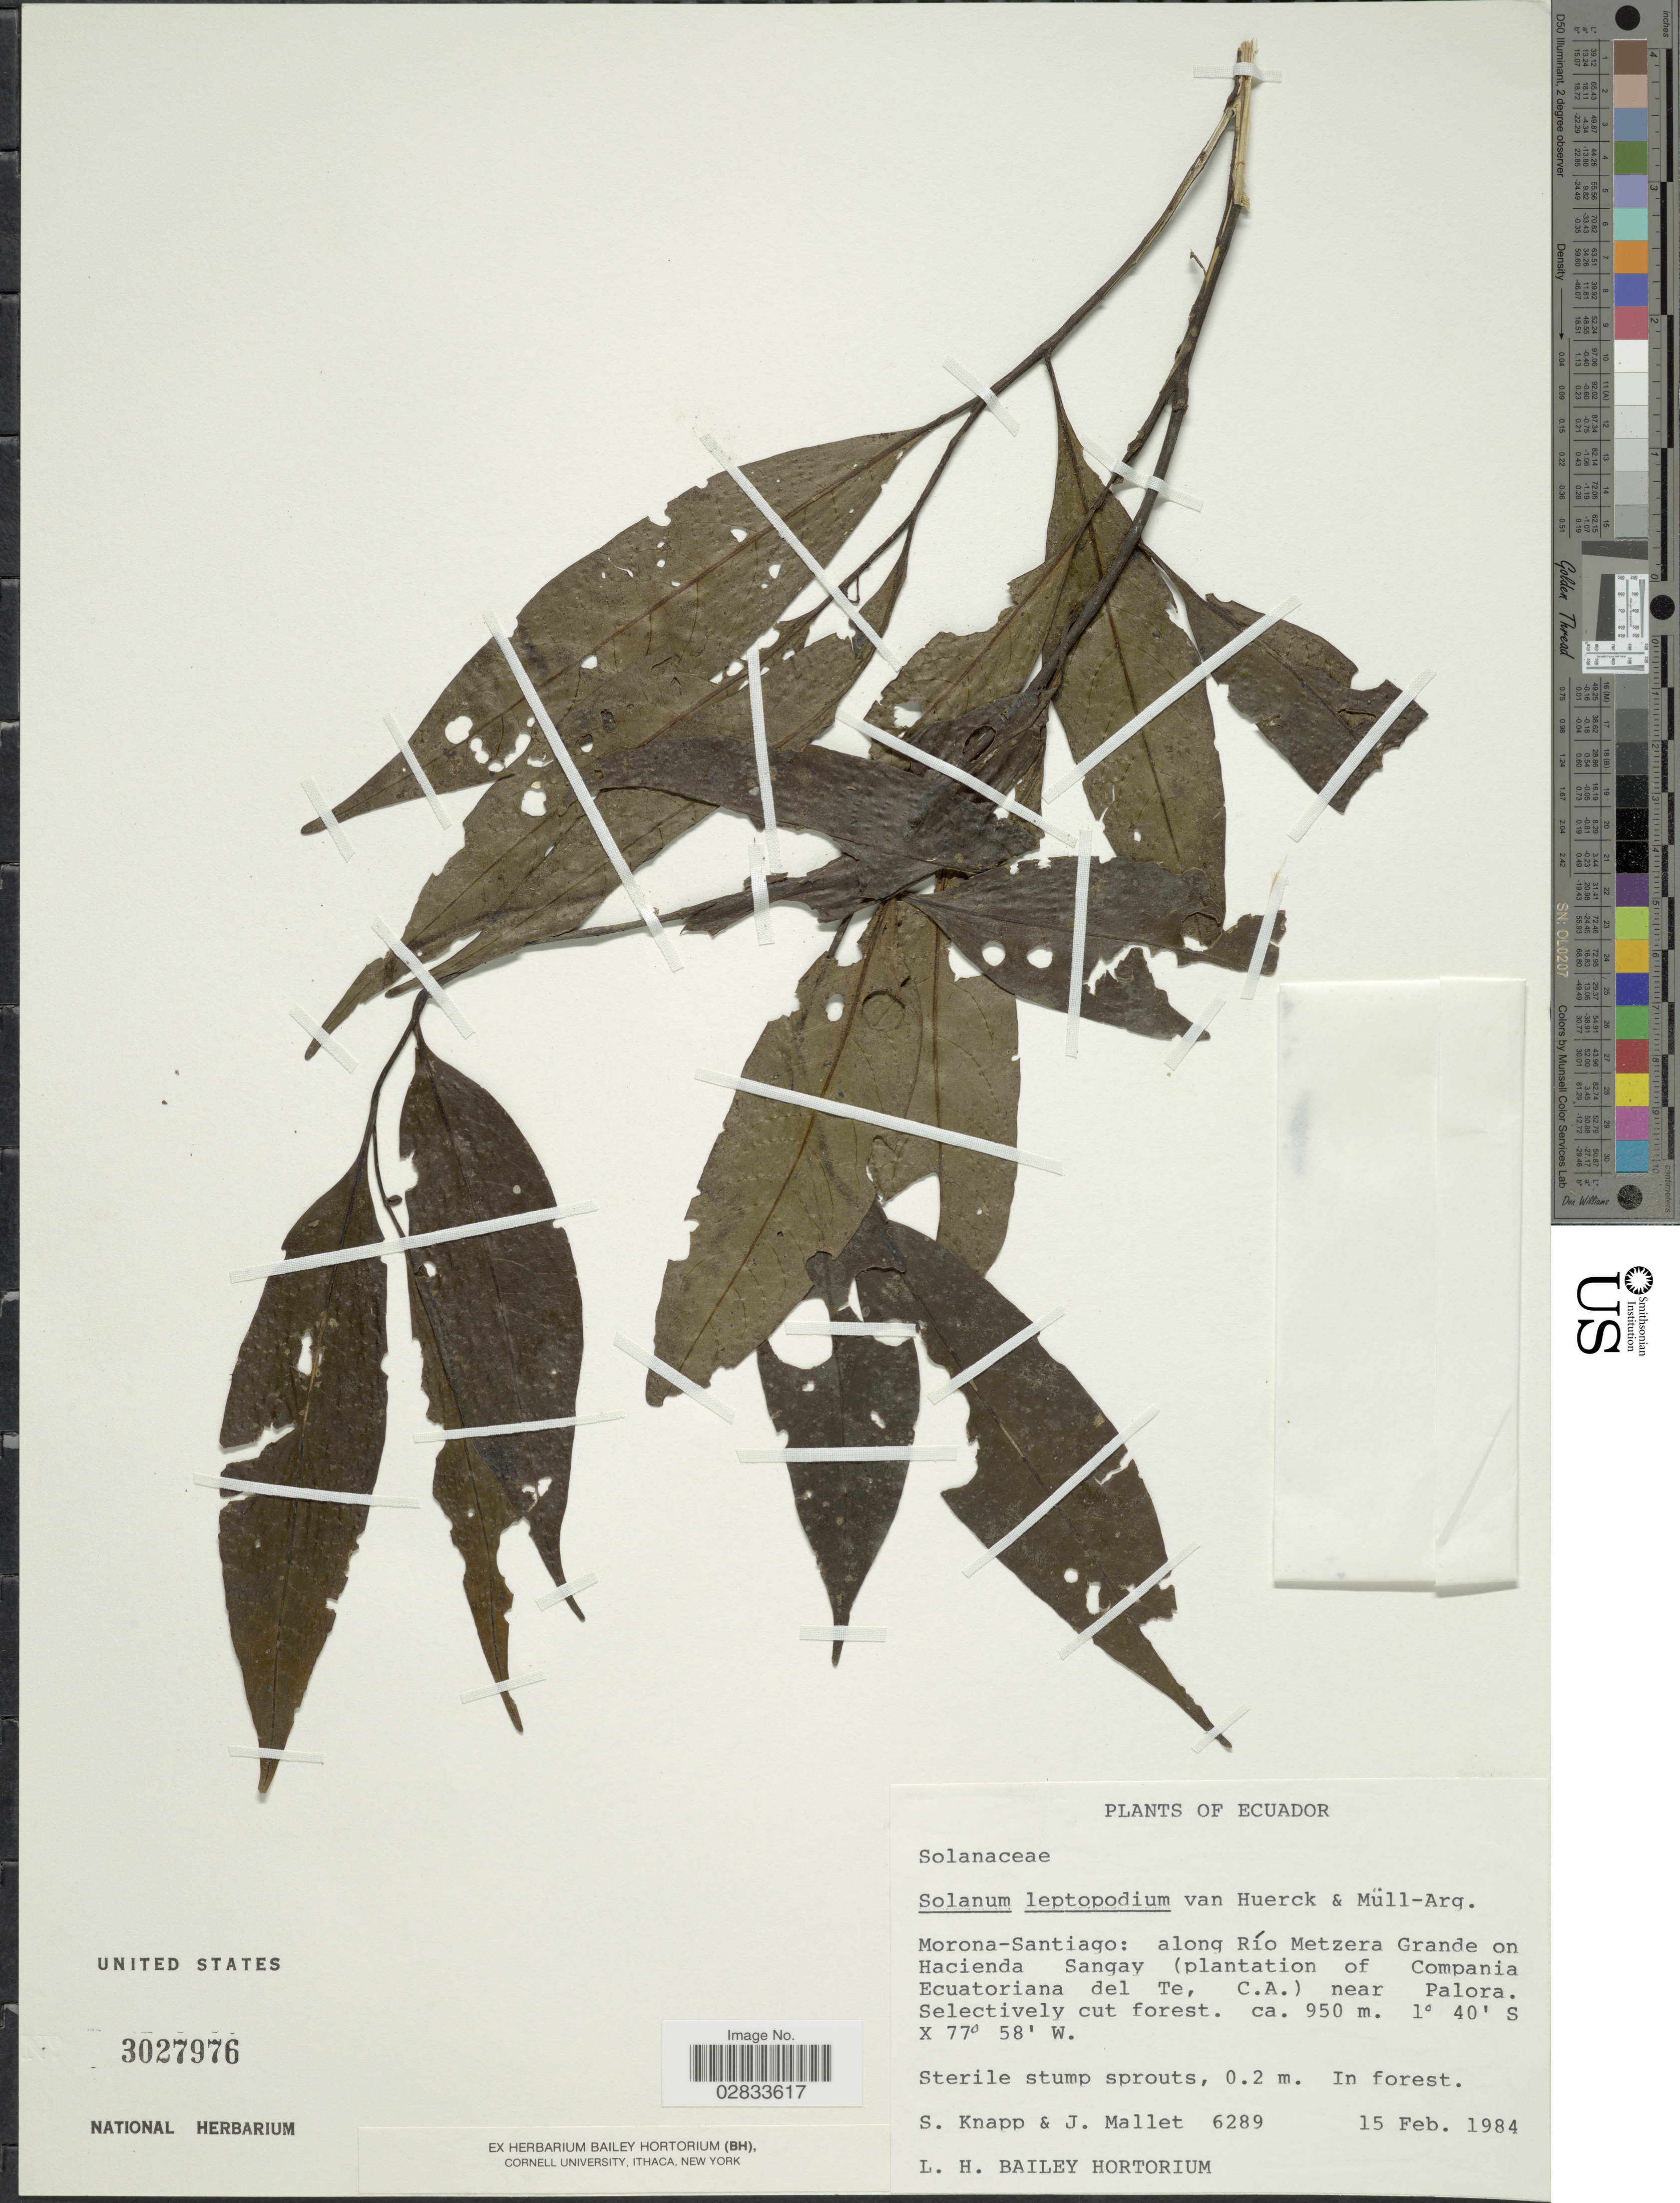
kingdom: Plantae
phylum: Tracheophyta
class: Magnoliopsida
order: Solanales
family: Solanaceae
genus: Solanum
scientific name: Solanum leptopodum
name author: Van Heurck & Müll. Arg.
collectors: S. Knapp & J. Mallet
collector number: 6289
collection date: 1984-02-15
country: Ecuador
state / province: Morona-Santiago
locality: Along Río Metzera Grande on Hacienda Sangay (plantation of Compania Ecuatoriana del Te, C.A.) near Palora.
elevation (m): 950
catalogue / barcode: US 3027976